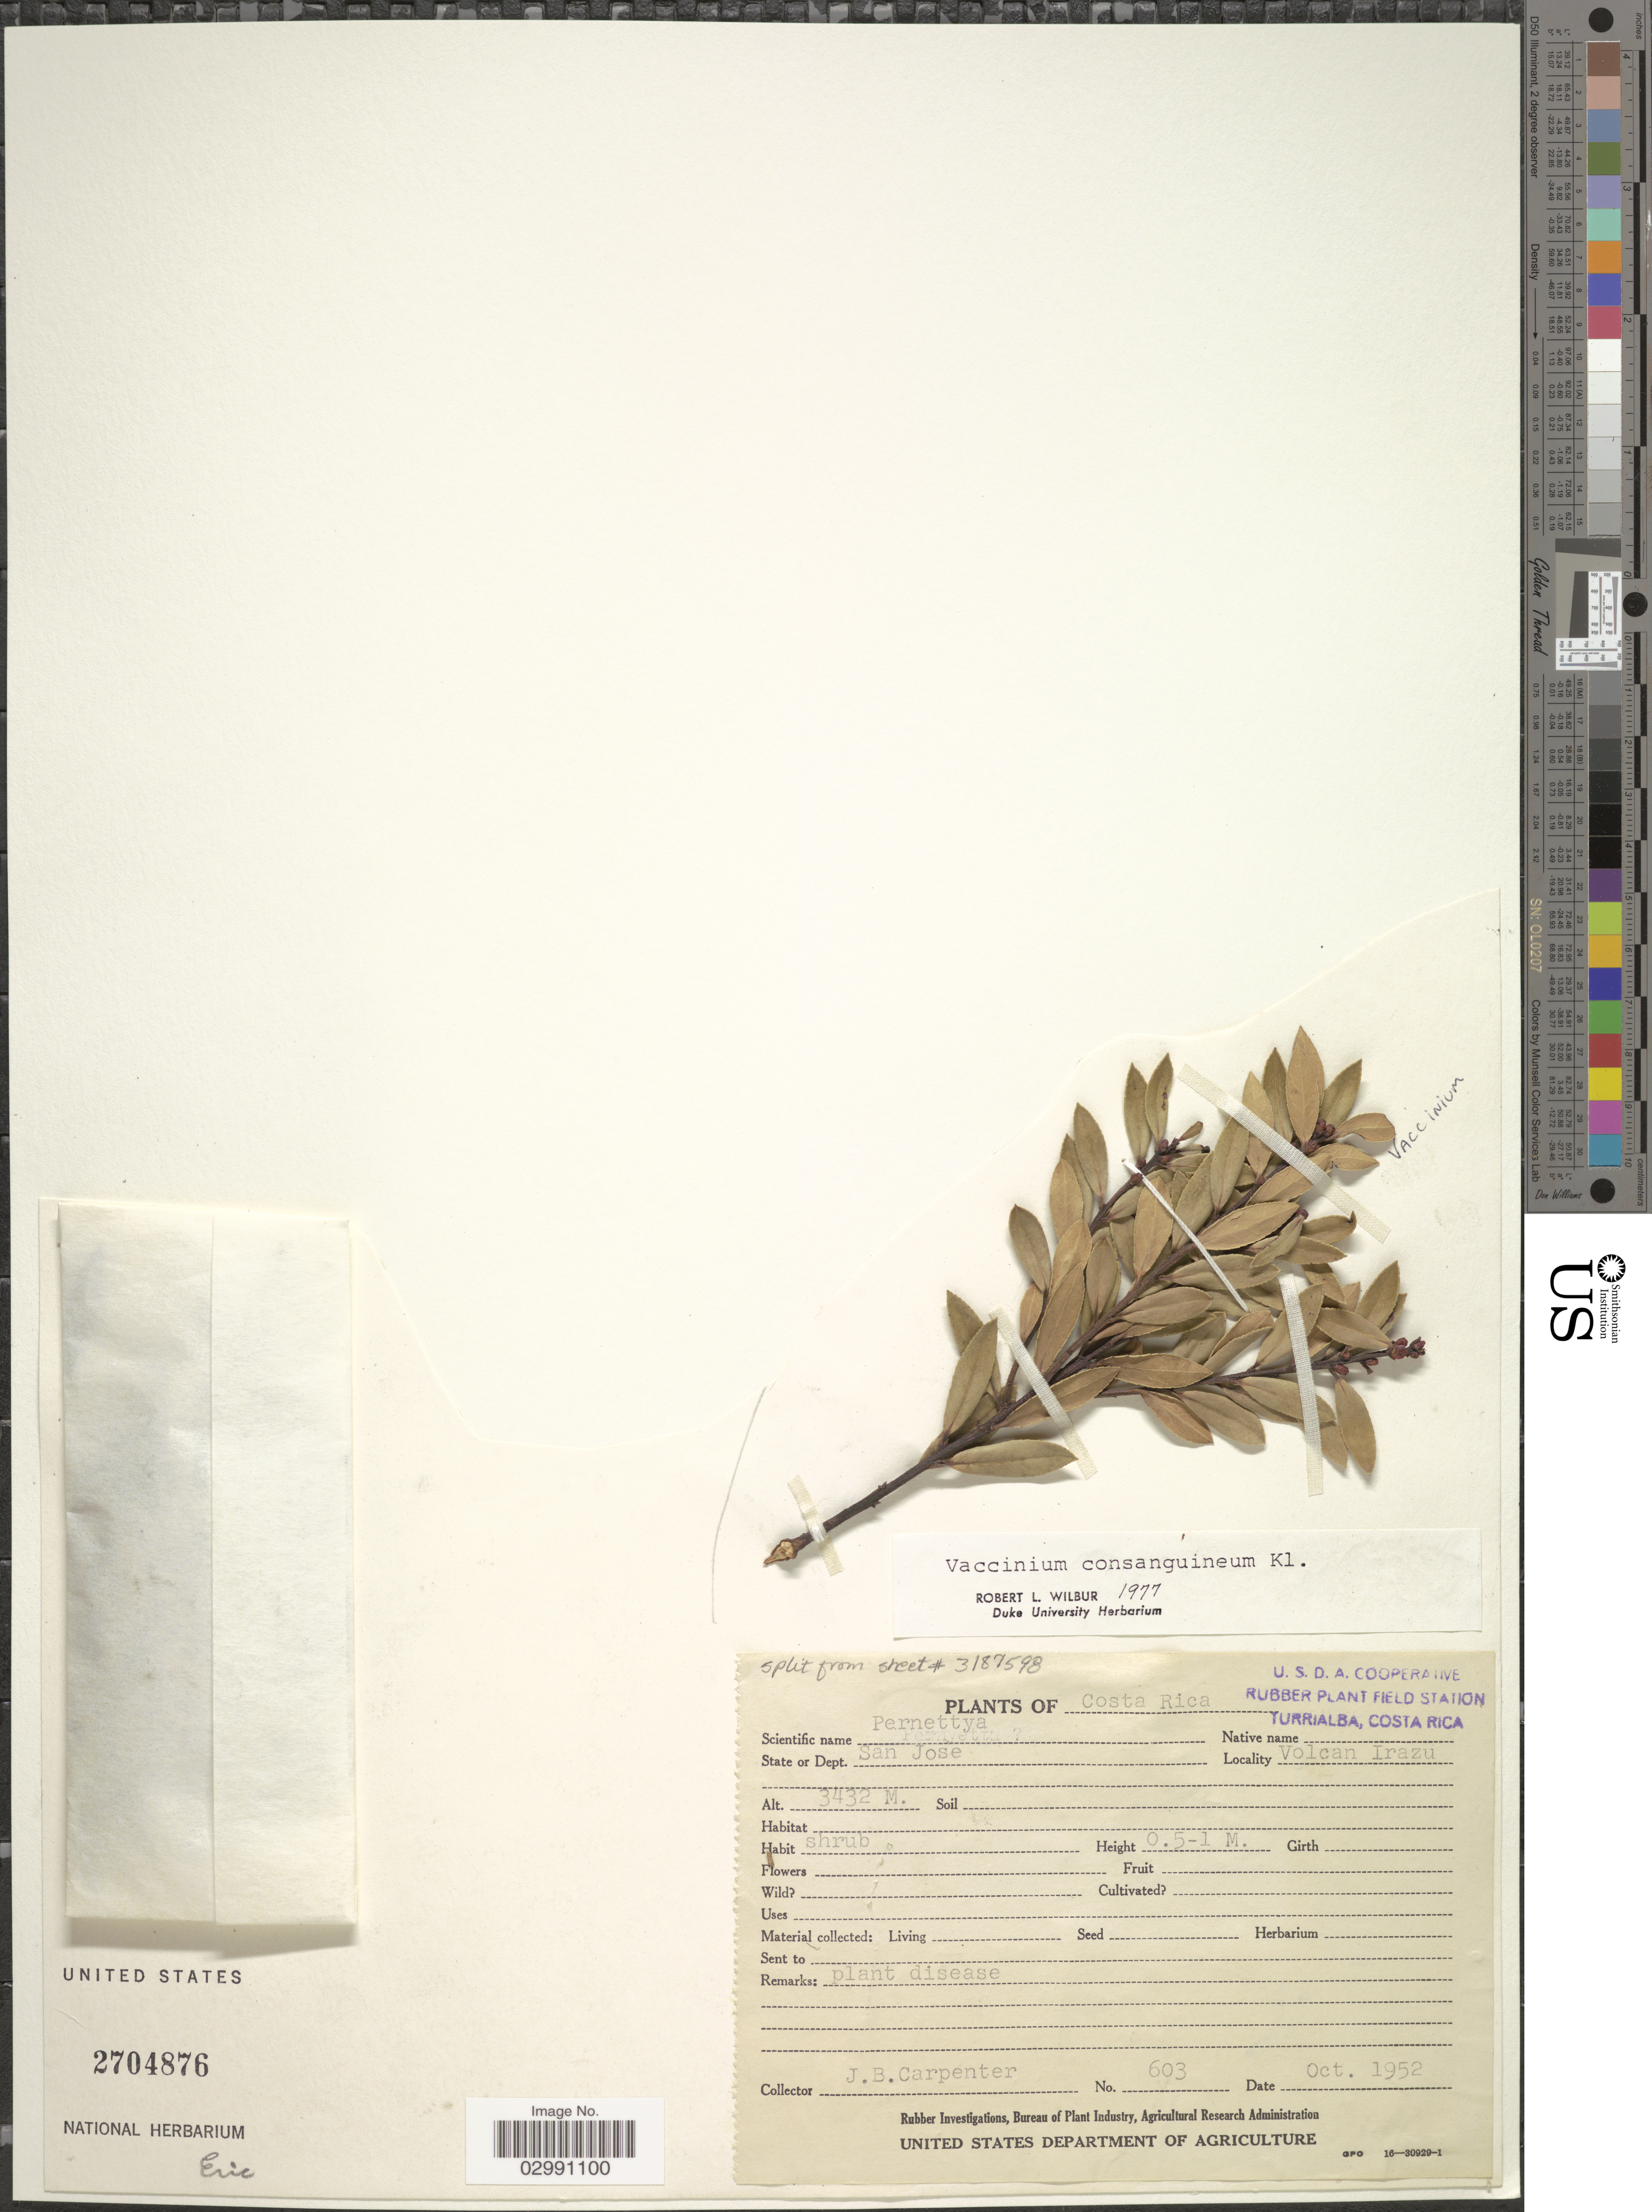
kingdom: Plantae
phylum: Tracheophyta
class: Magnoliopsida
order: Ericales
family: Ericaceae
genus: Vaccinium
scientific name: Vaccinium consanguineum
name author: Klotzsch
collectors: J. Carpenter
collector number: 603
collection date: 1952-10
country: Costa Rica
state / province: San José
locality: Volcan Irazu.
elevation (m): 3432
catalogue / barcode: US 2704876